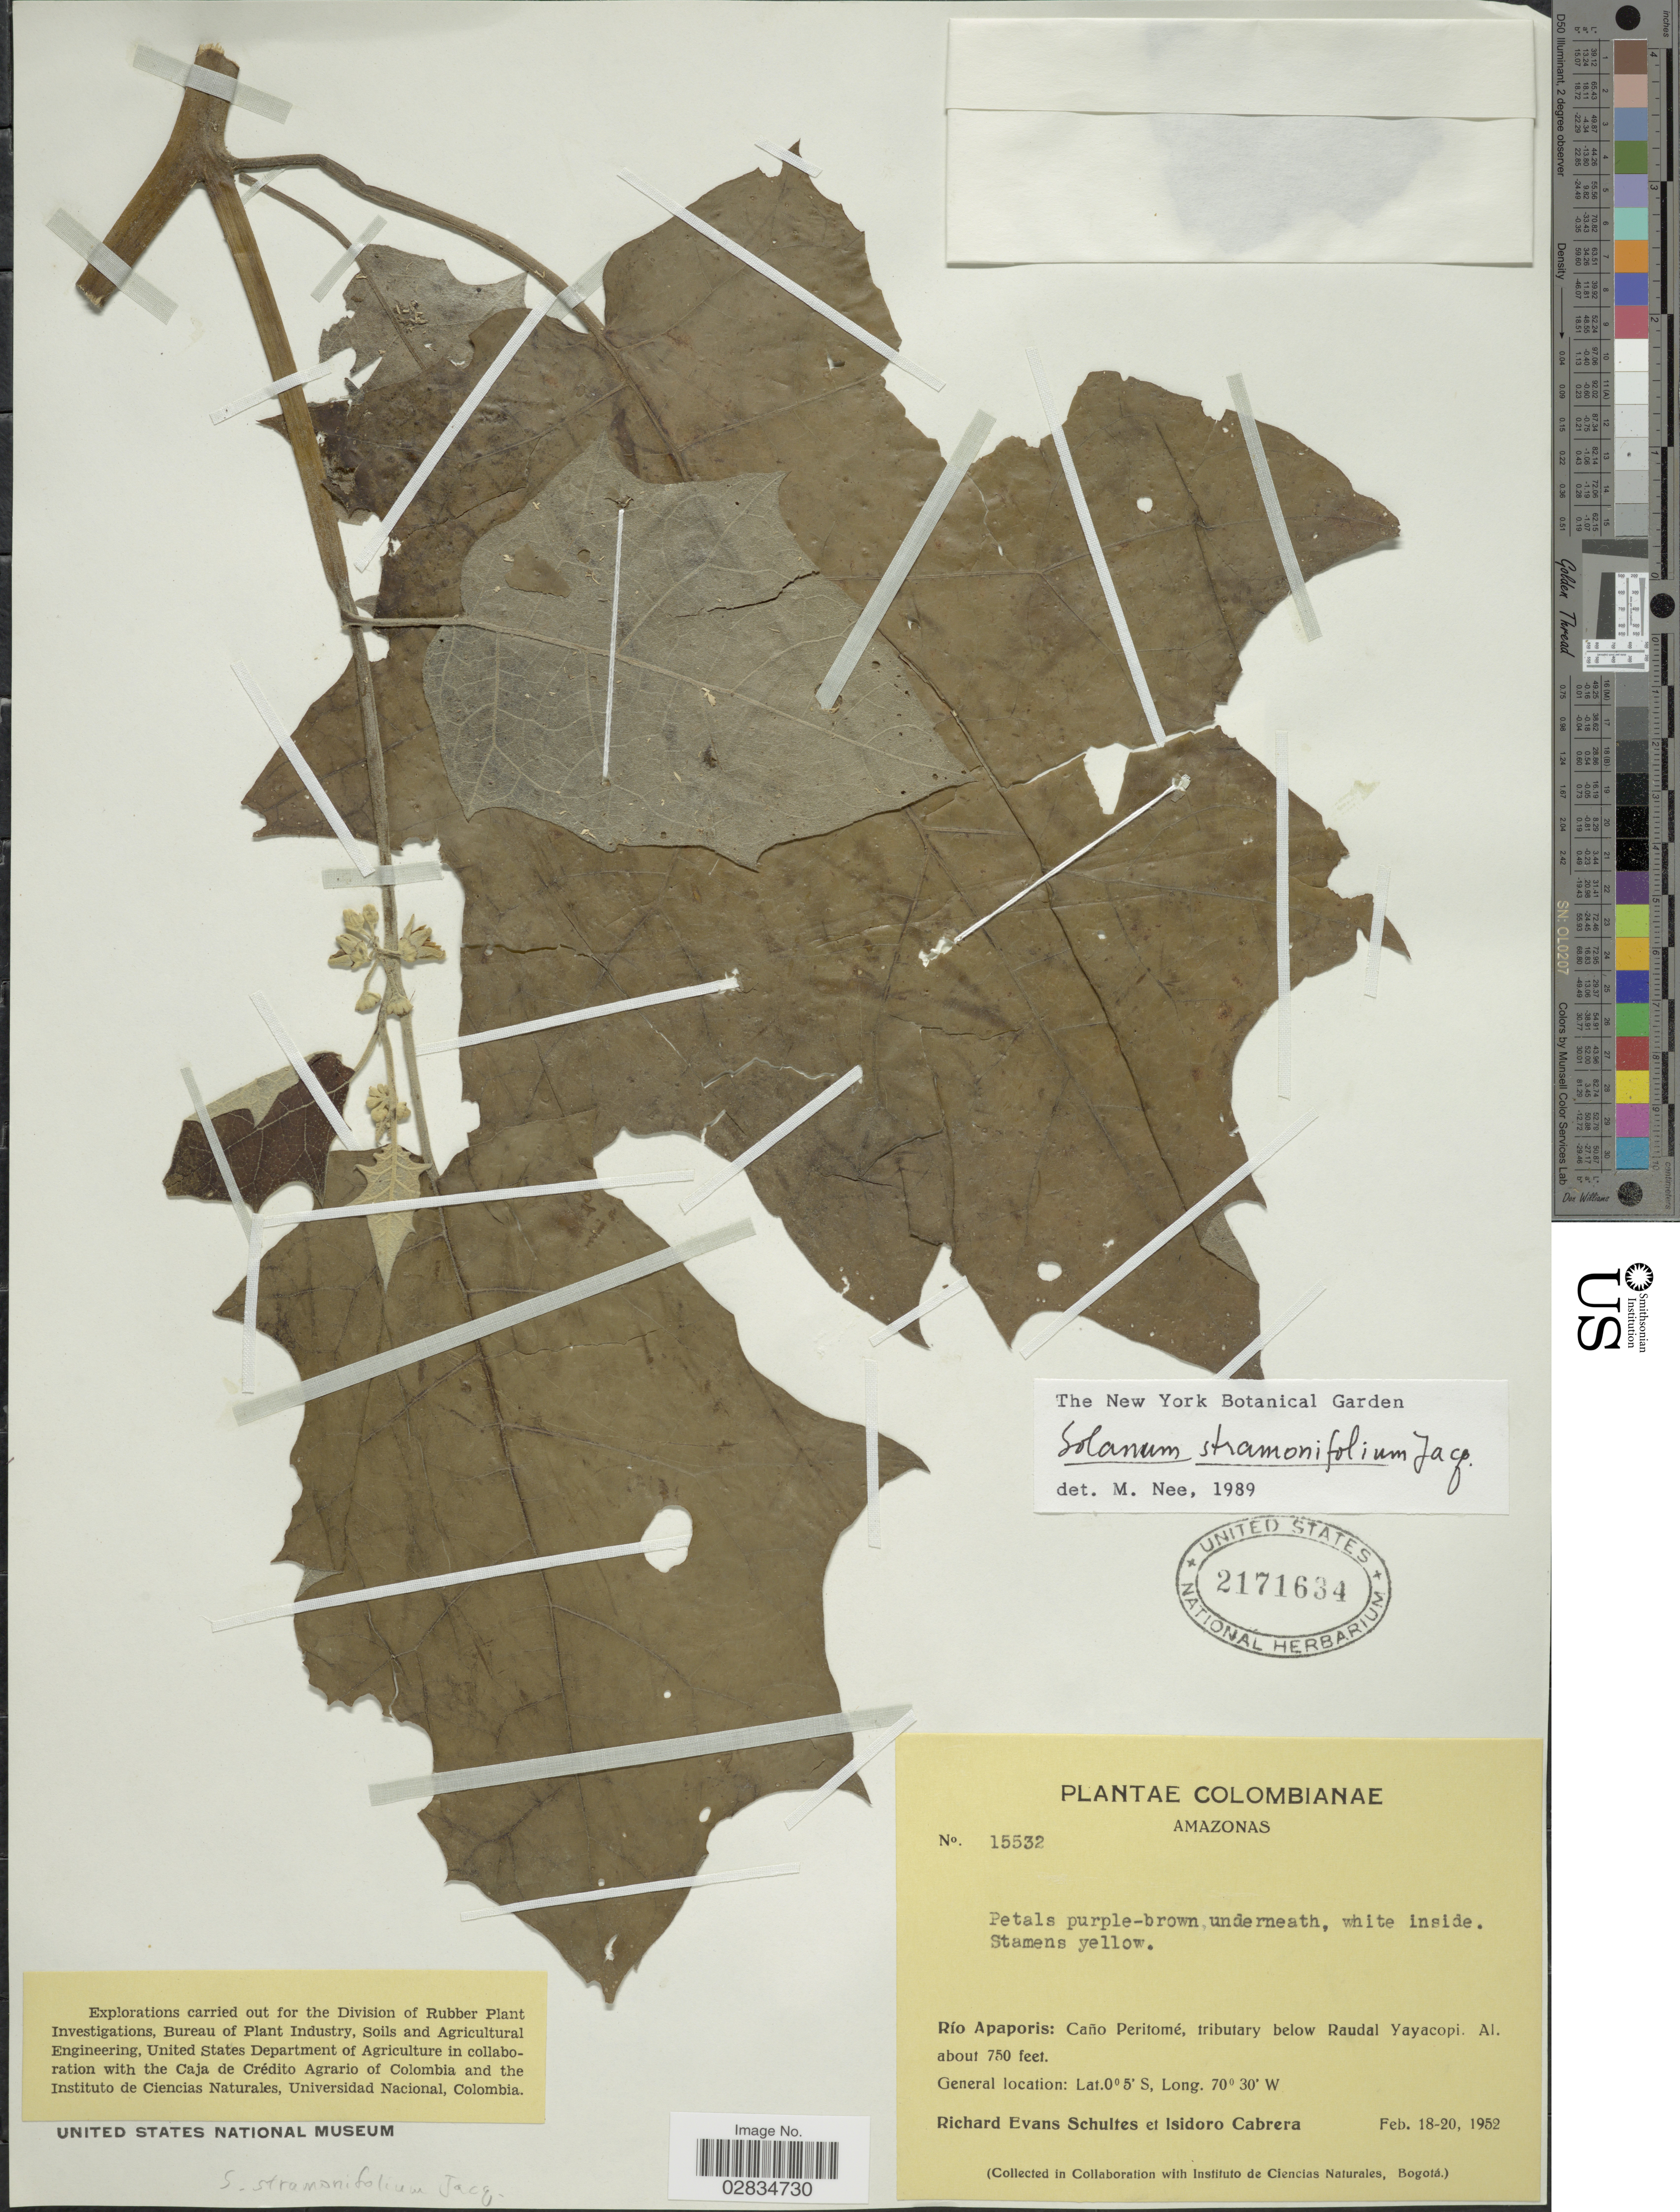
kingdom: Plantae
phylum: Tracheophyta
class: Magnoliopsida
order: Solanales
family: Solanaceae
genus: Solanum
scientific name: Solanum stramoniifolium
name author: Jacq.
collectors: R. E. Schultes & I. Cabrera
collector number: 15532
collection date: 1952-02-18/1952-02-20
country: Colombia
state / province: Amazônas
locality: Río Apaporis: Caño Peritomé, tributary below Raudal Yayacopi.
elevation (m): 229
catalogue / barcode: US 2171634